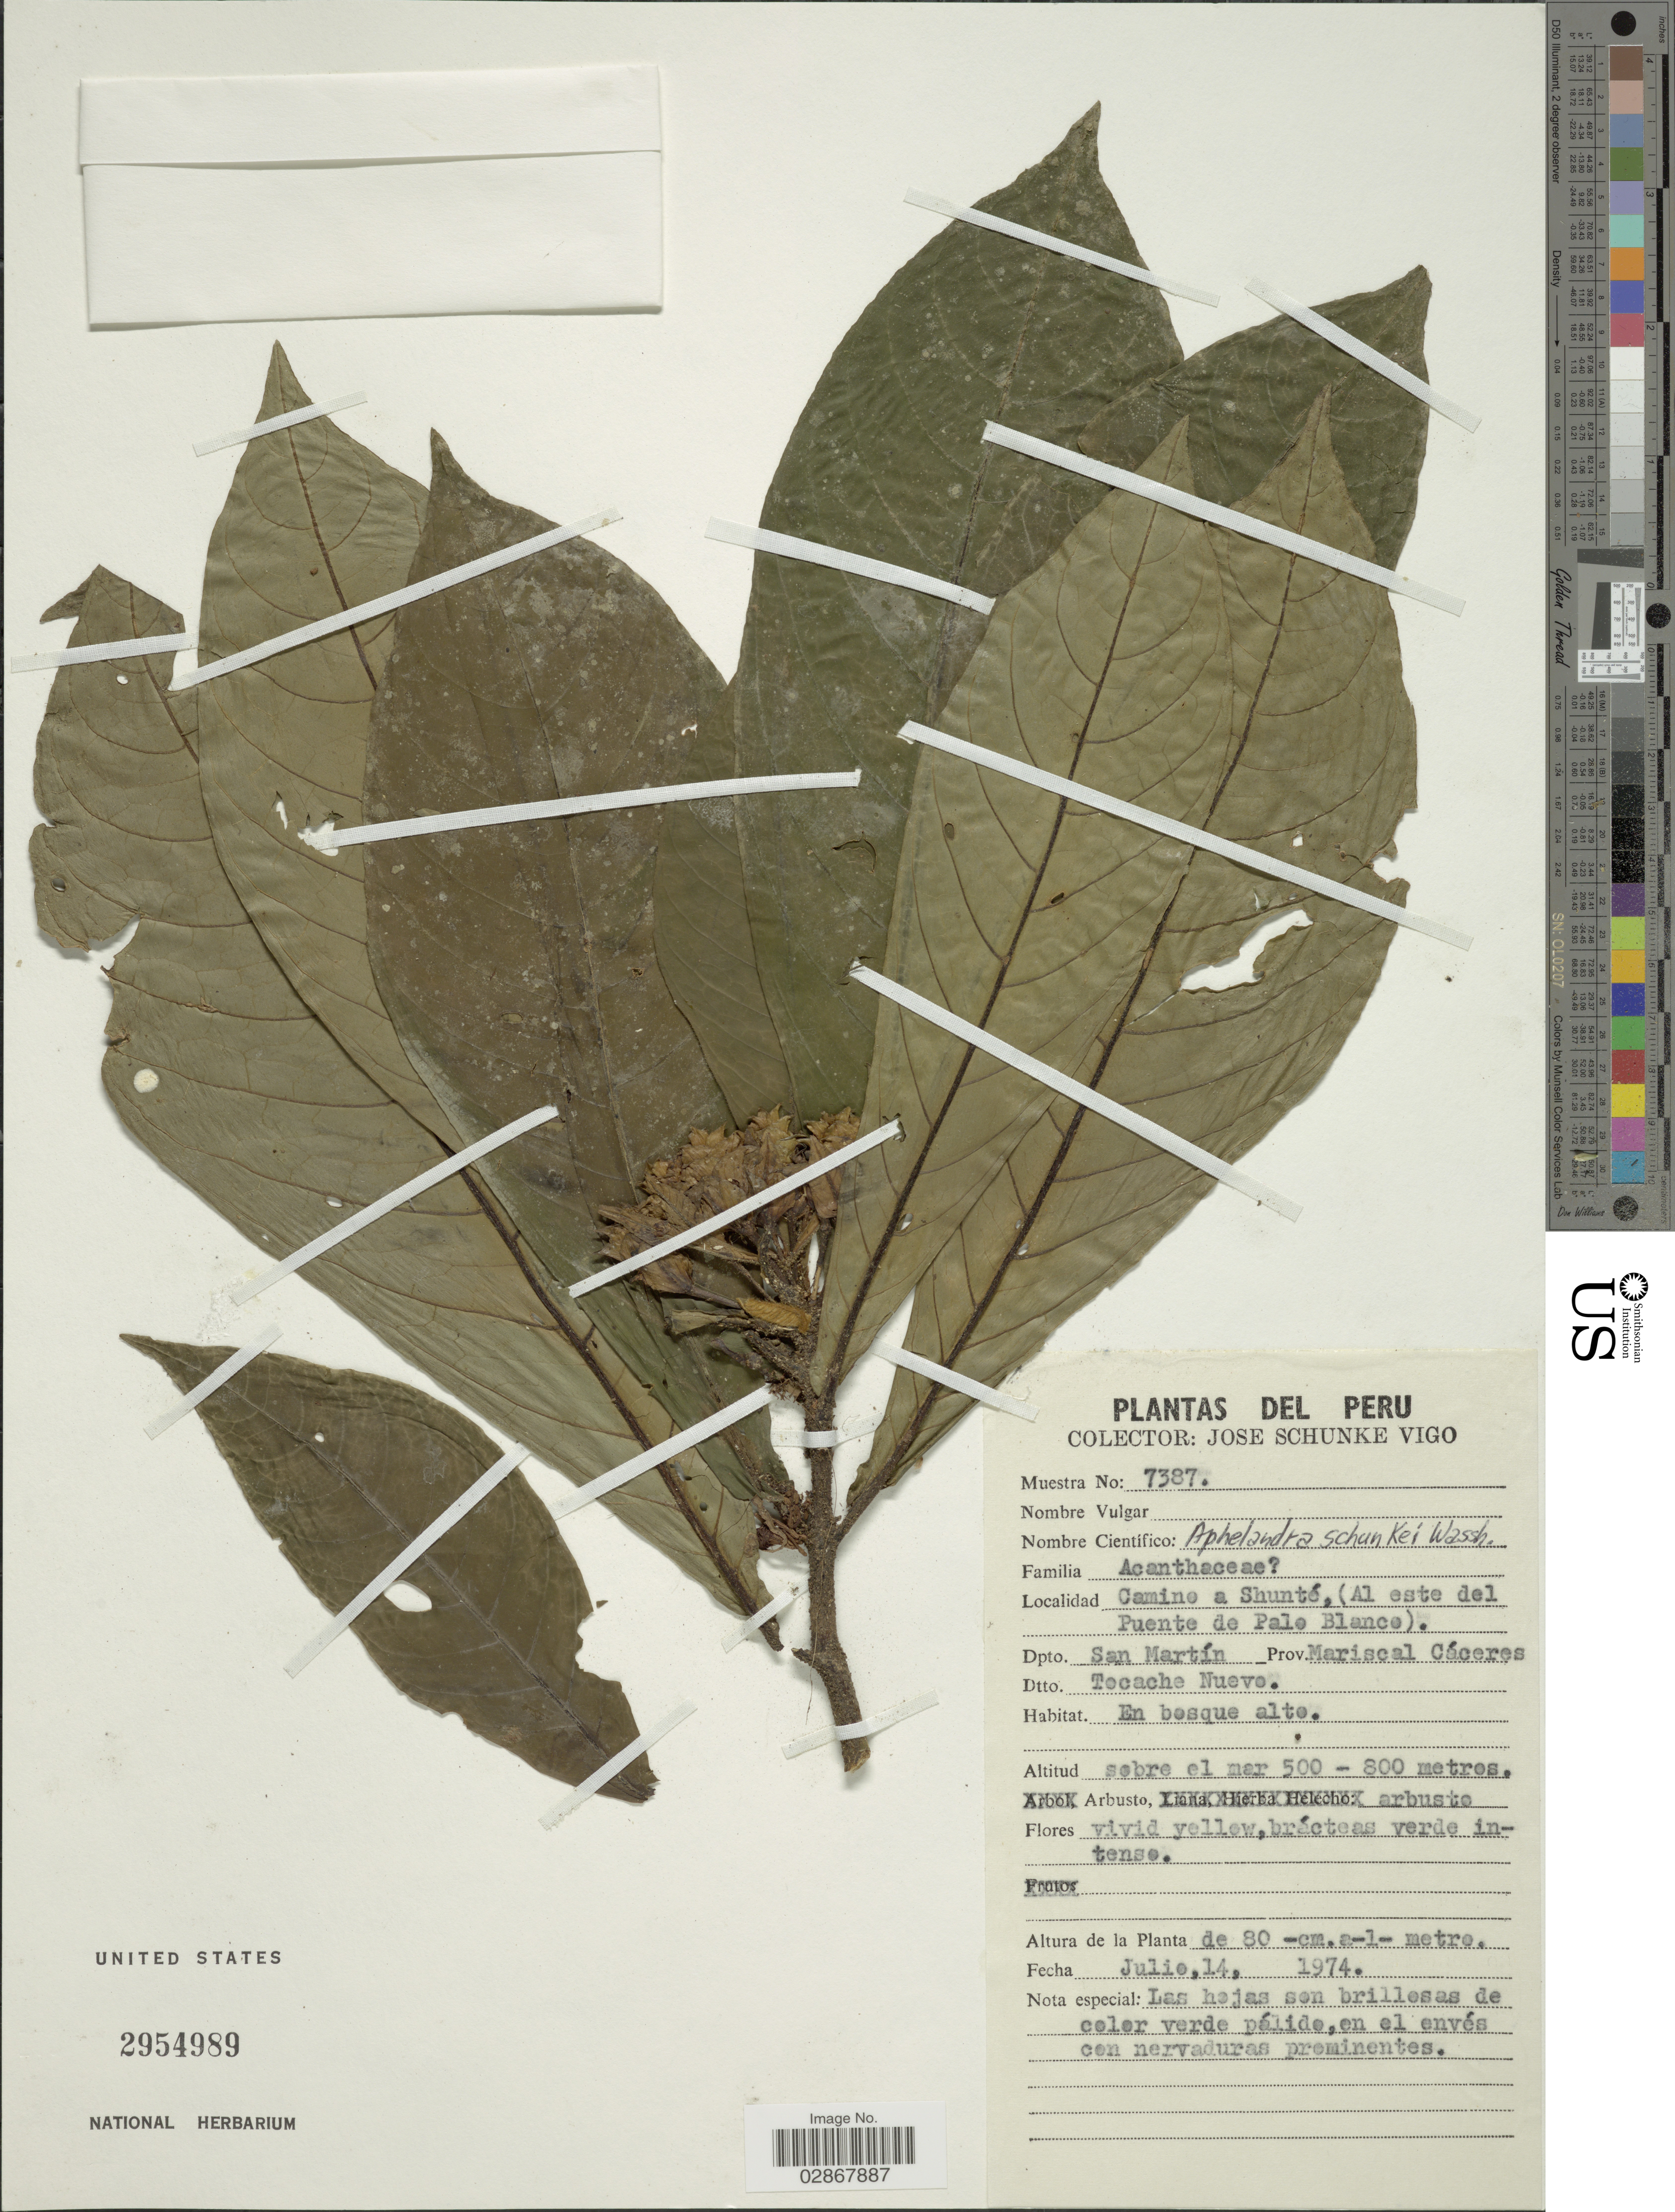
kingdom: Plantae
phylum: Tracheophyta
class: Magnoliopsida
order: Lamiales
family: Acanthaceae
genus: Aphelandra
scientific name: Aphelandra schunkei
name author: Wassh.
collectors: J. Schunke Vigo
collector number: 7387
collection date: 1974-07-14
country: Peru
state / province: San Martín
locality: Camino a Shunté (Al este del Puente de Palo Blanco). Dpto. San Martín. Prov. Mariscal Cáceres. Dtto. Tocache Nuevo.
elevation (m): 500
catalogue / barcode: US 2954989